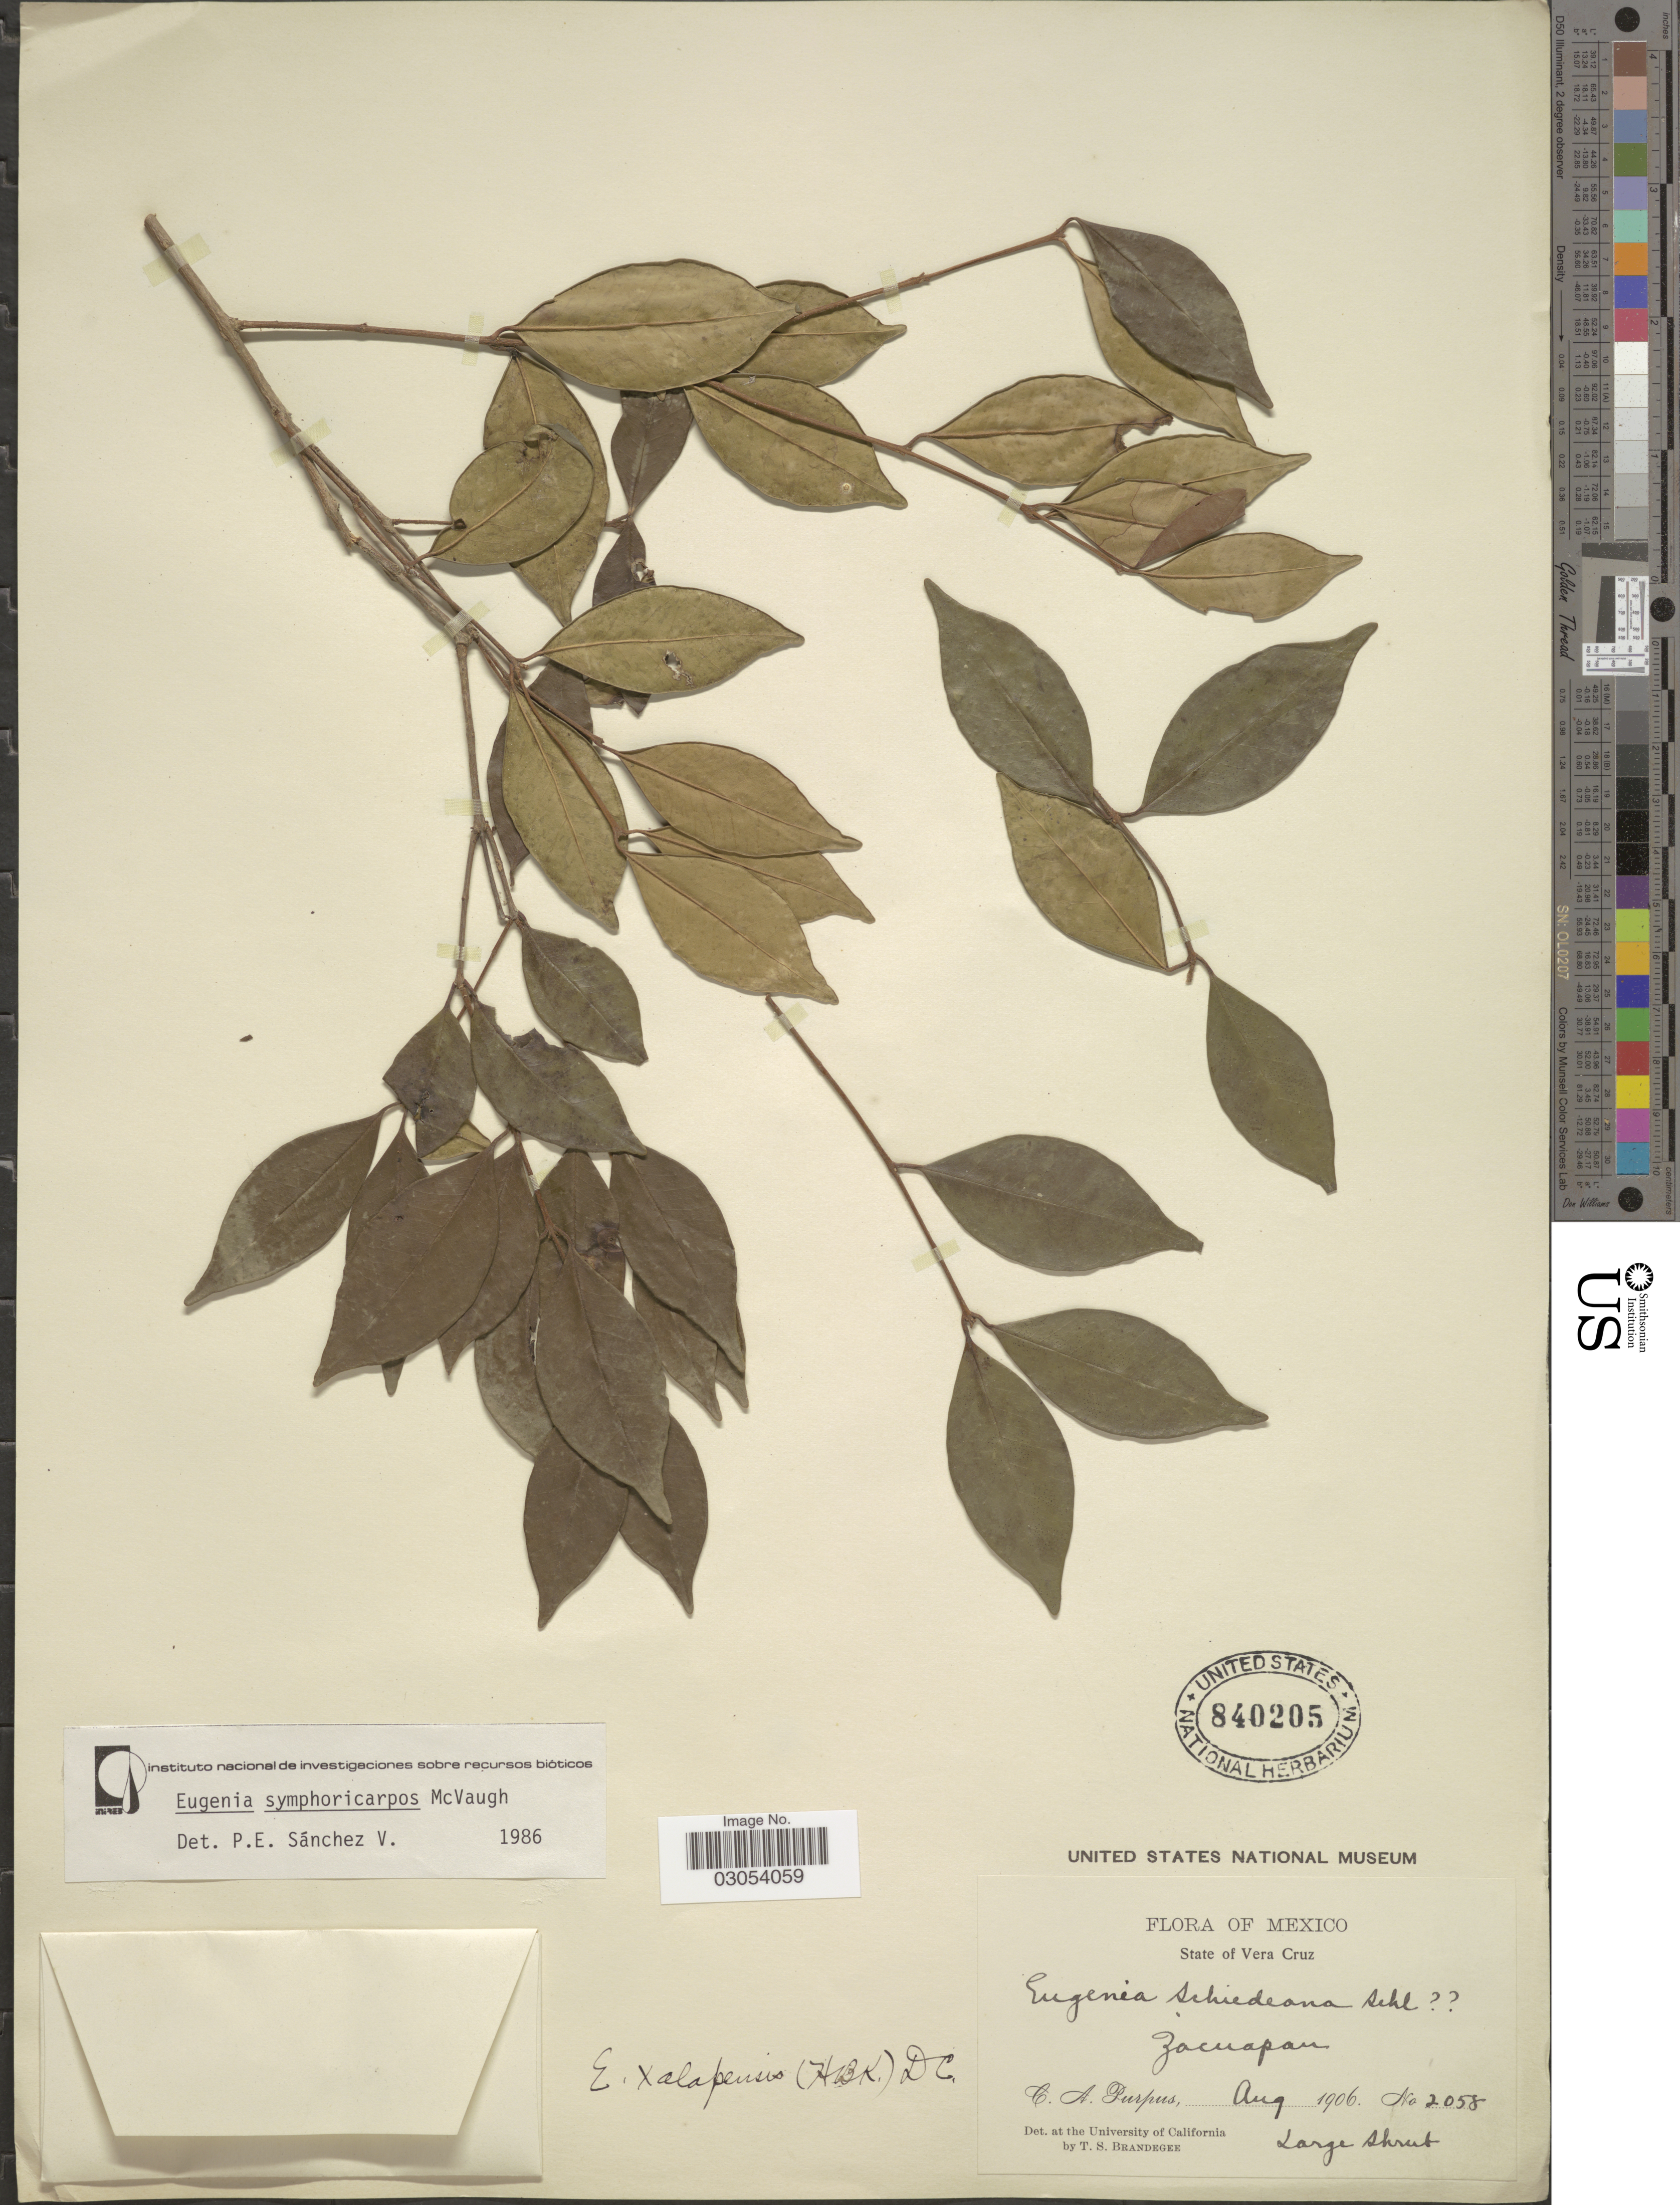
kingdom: Plantae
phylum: Tracheophyta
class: Magnoliopsida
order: Myrtales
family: Myrtaceae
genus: Eugenia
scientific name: Eugenia symphoricarpos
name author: McVaugh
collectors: C. A. Purpus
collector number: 2058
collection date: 1906-08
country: Mexico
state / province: Veracruz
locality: State of Vera Cruz. Zacuapan.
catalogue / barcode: US 840205